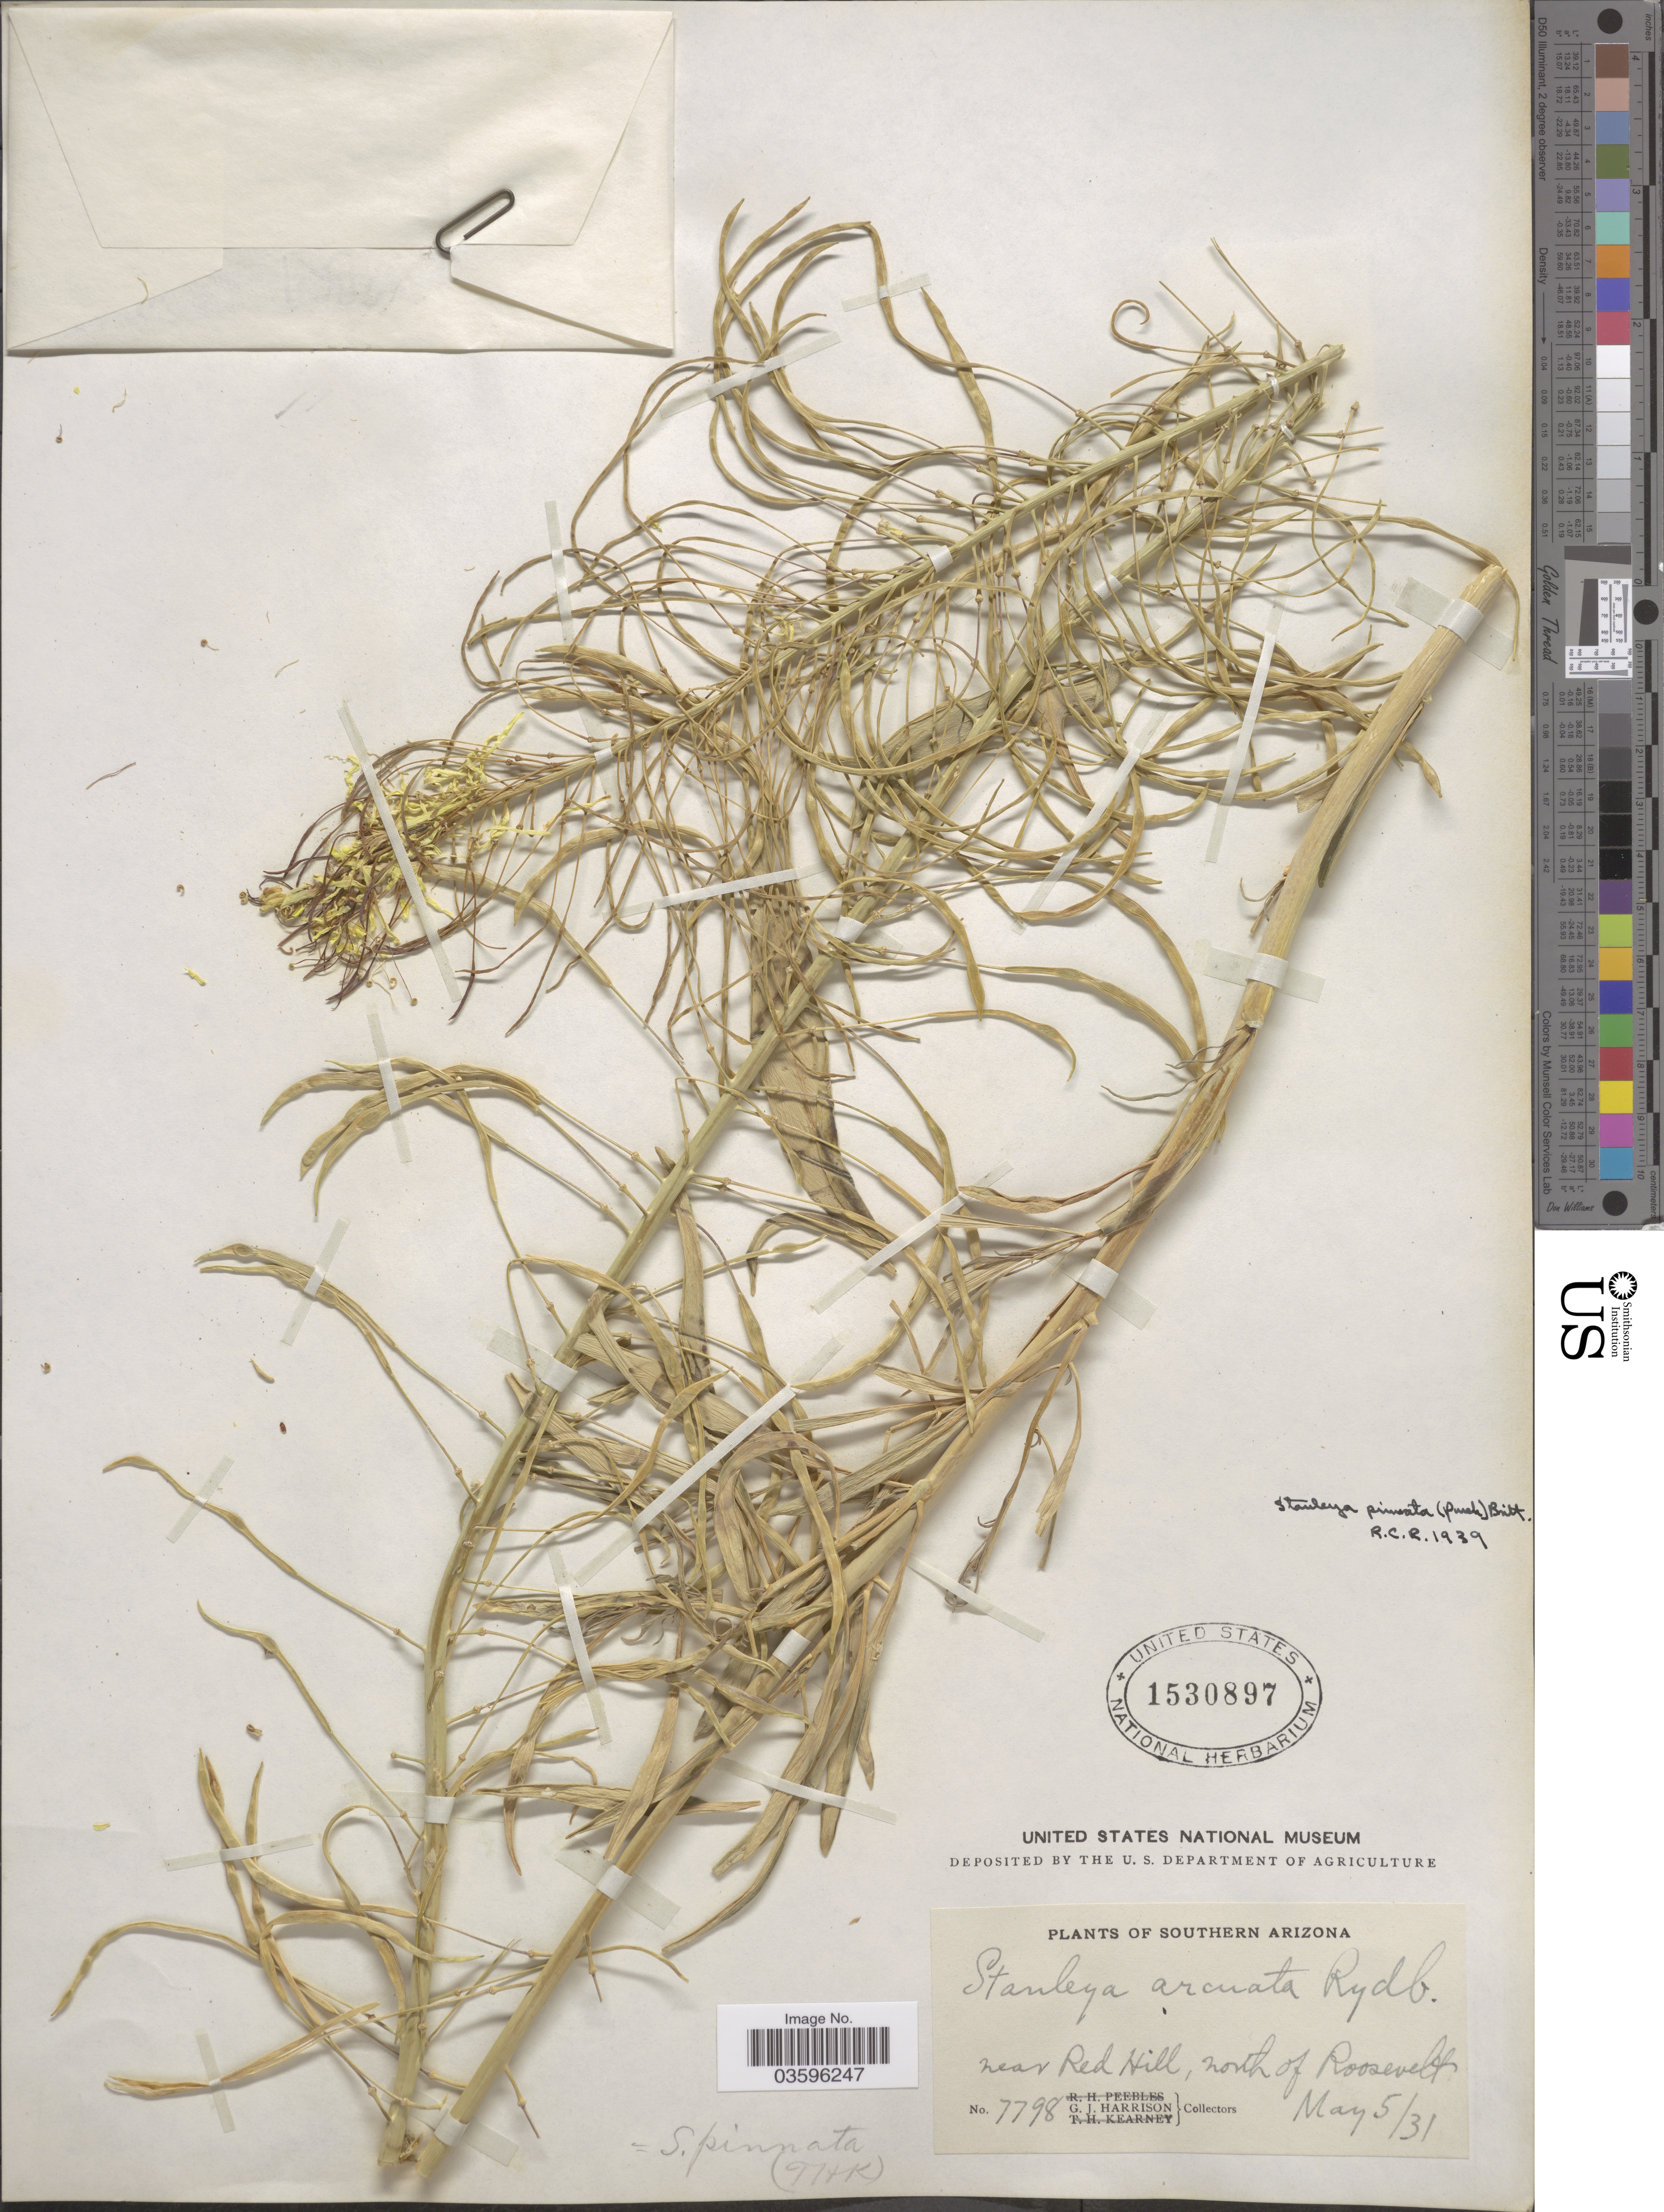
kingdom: Plantae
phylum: Tracheophyta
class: Magnoliopsida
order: Brassicales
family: Brassicaceae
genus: Stanleya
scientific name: Stanleya pinnata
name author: (Pursh) Britton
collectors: G. J. Harrison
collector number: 7798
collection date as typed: Transcribed d/m/y: 5/5/31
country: United States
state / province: Arizona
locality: Southern Arizona. Near Red Hill, north of Roosevelt.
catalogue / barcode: US 1530897